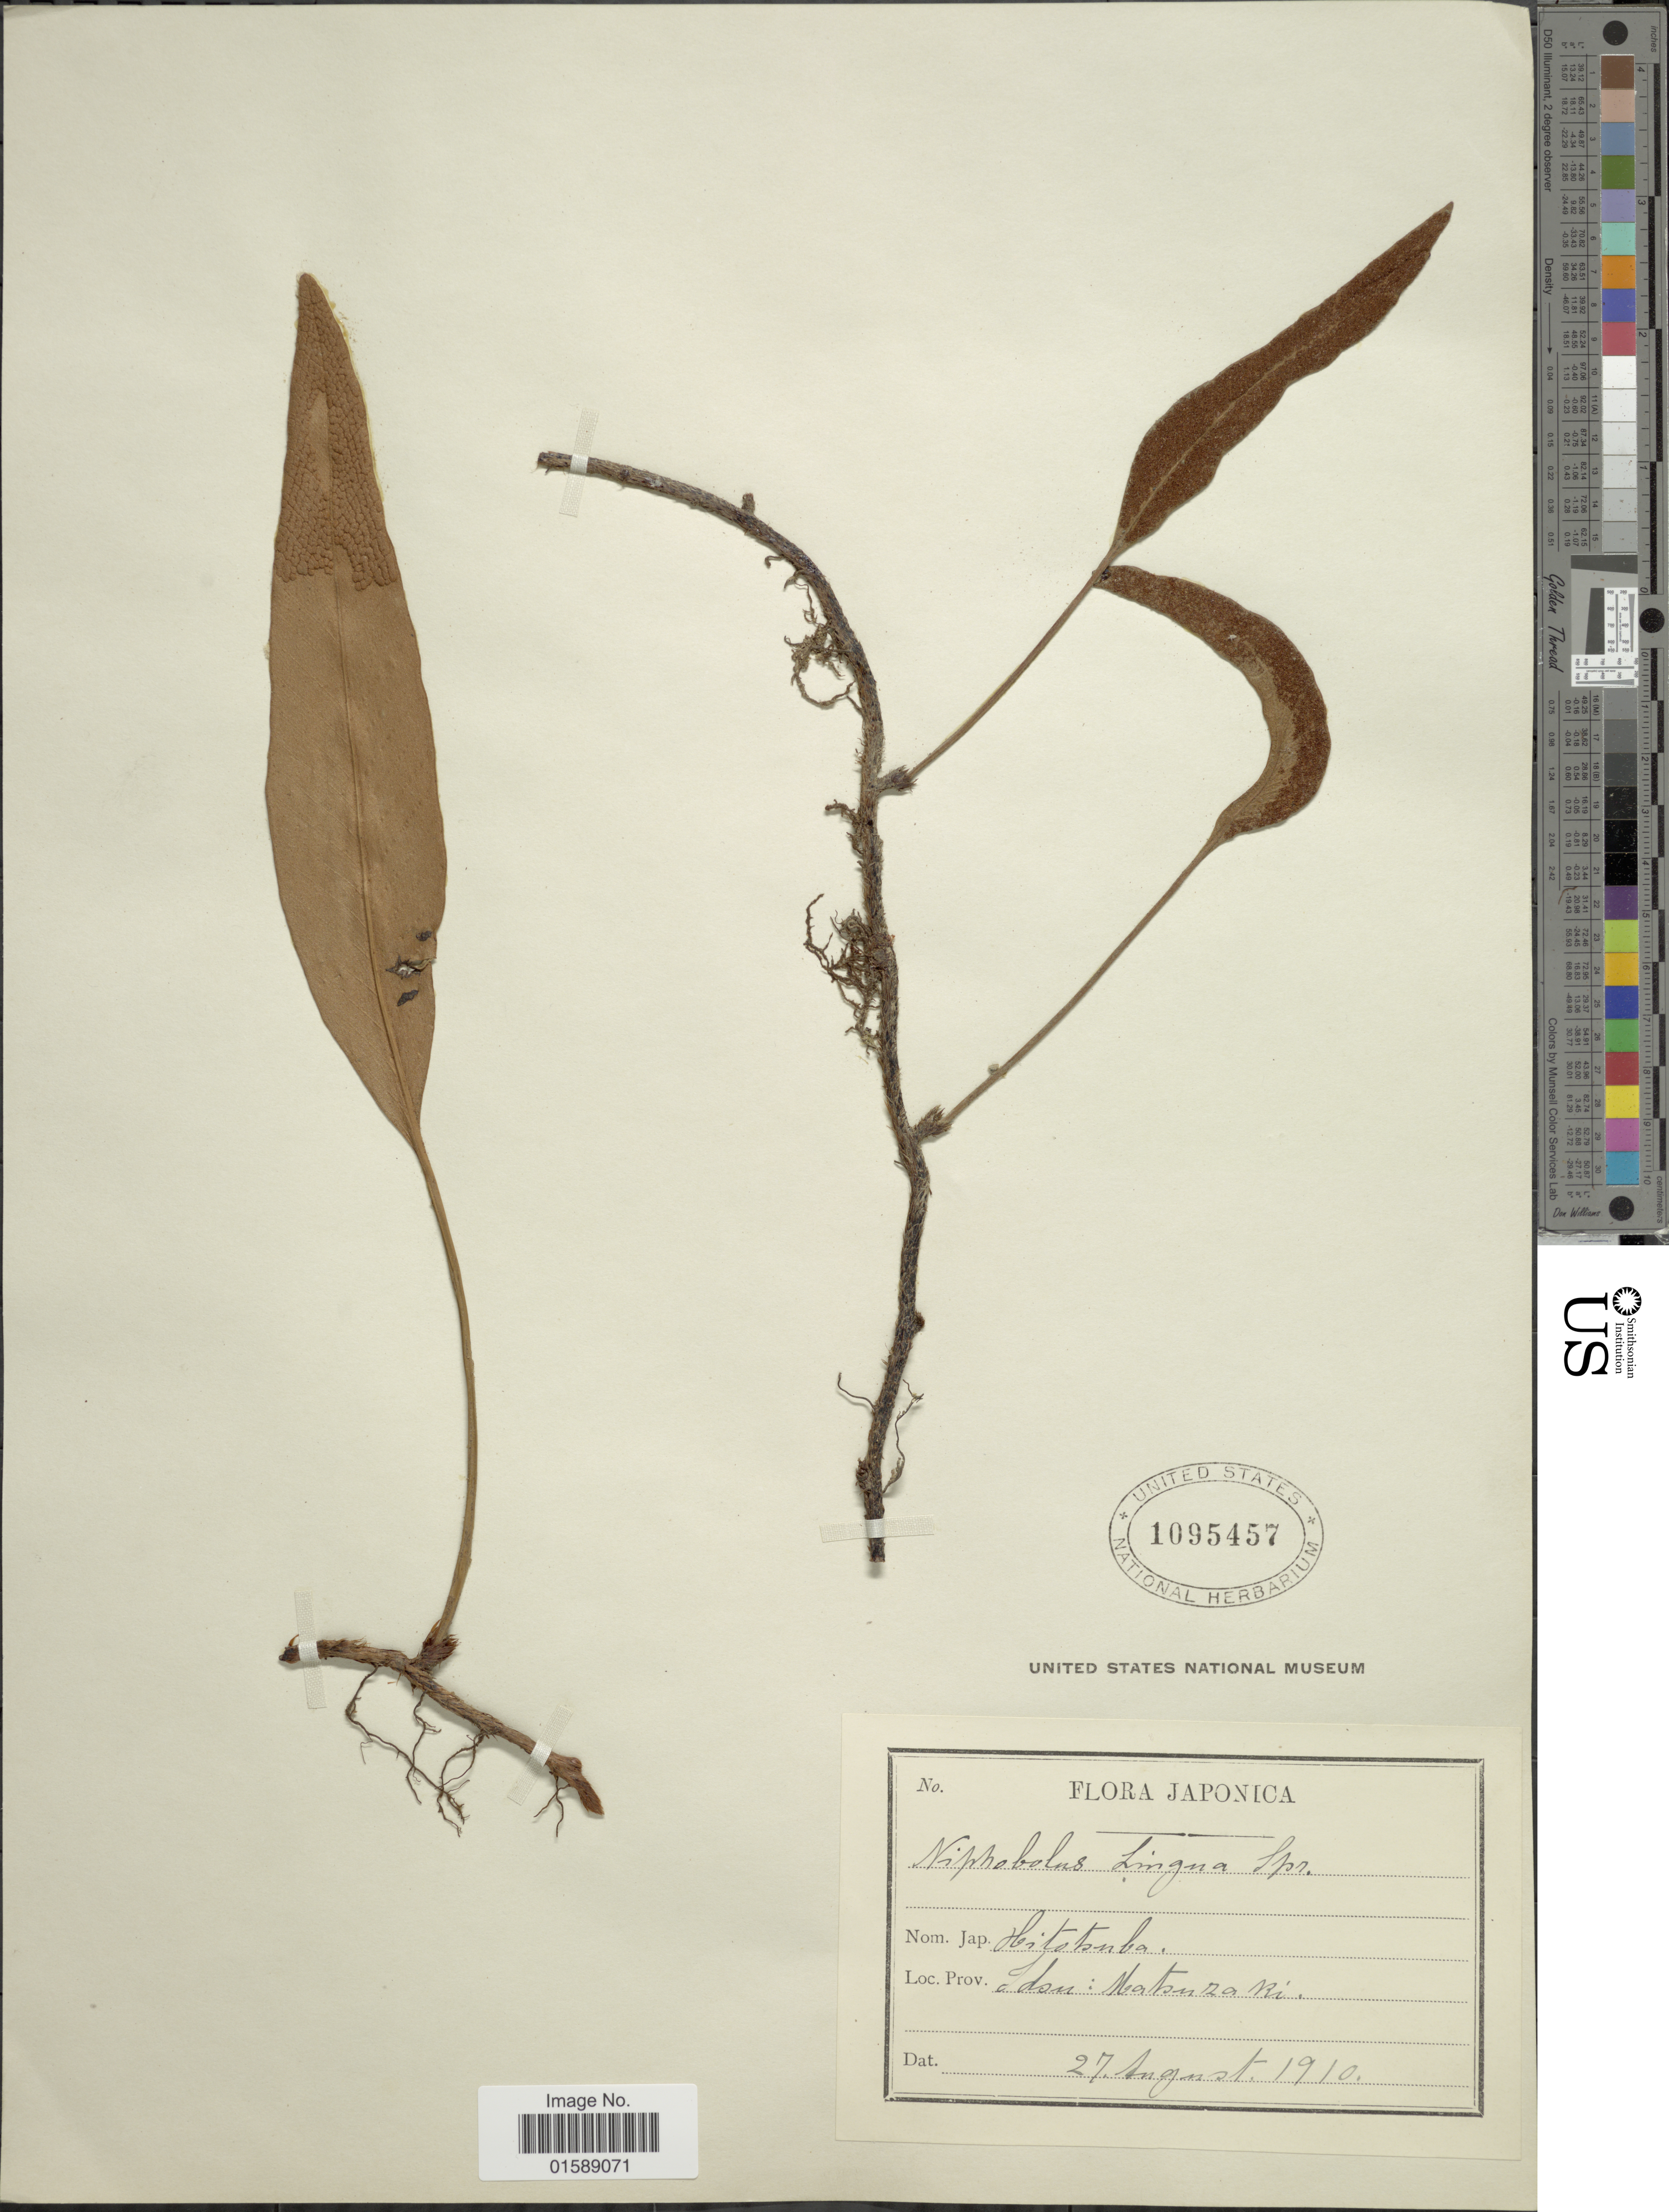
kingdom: Plantae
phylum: Tracheophyta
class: Polypodiopsida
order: Polypodiales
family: Polypodiaceae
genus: Pyrrosia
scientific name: Pyrrosia lingua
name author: (Thurb.) Farw.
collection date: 1910-08-27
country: Japan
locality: Idzu: Matsuzaki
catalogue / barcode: US 1095457